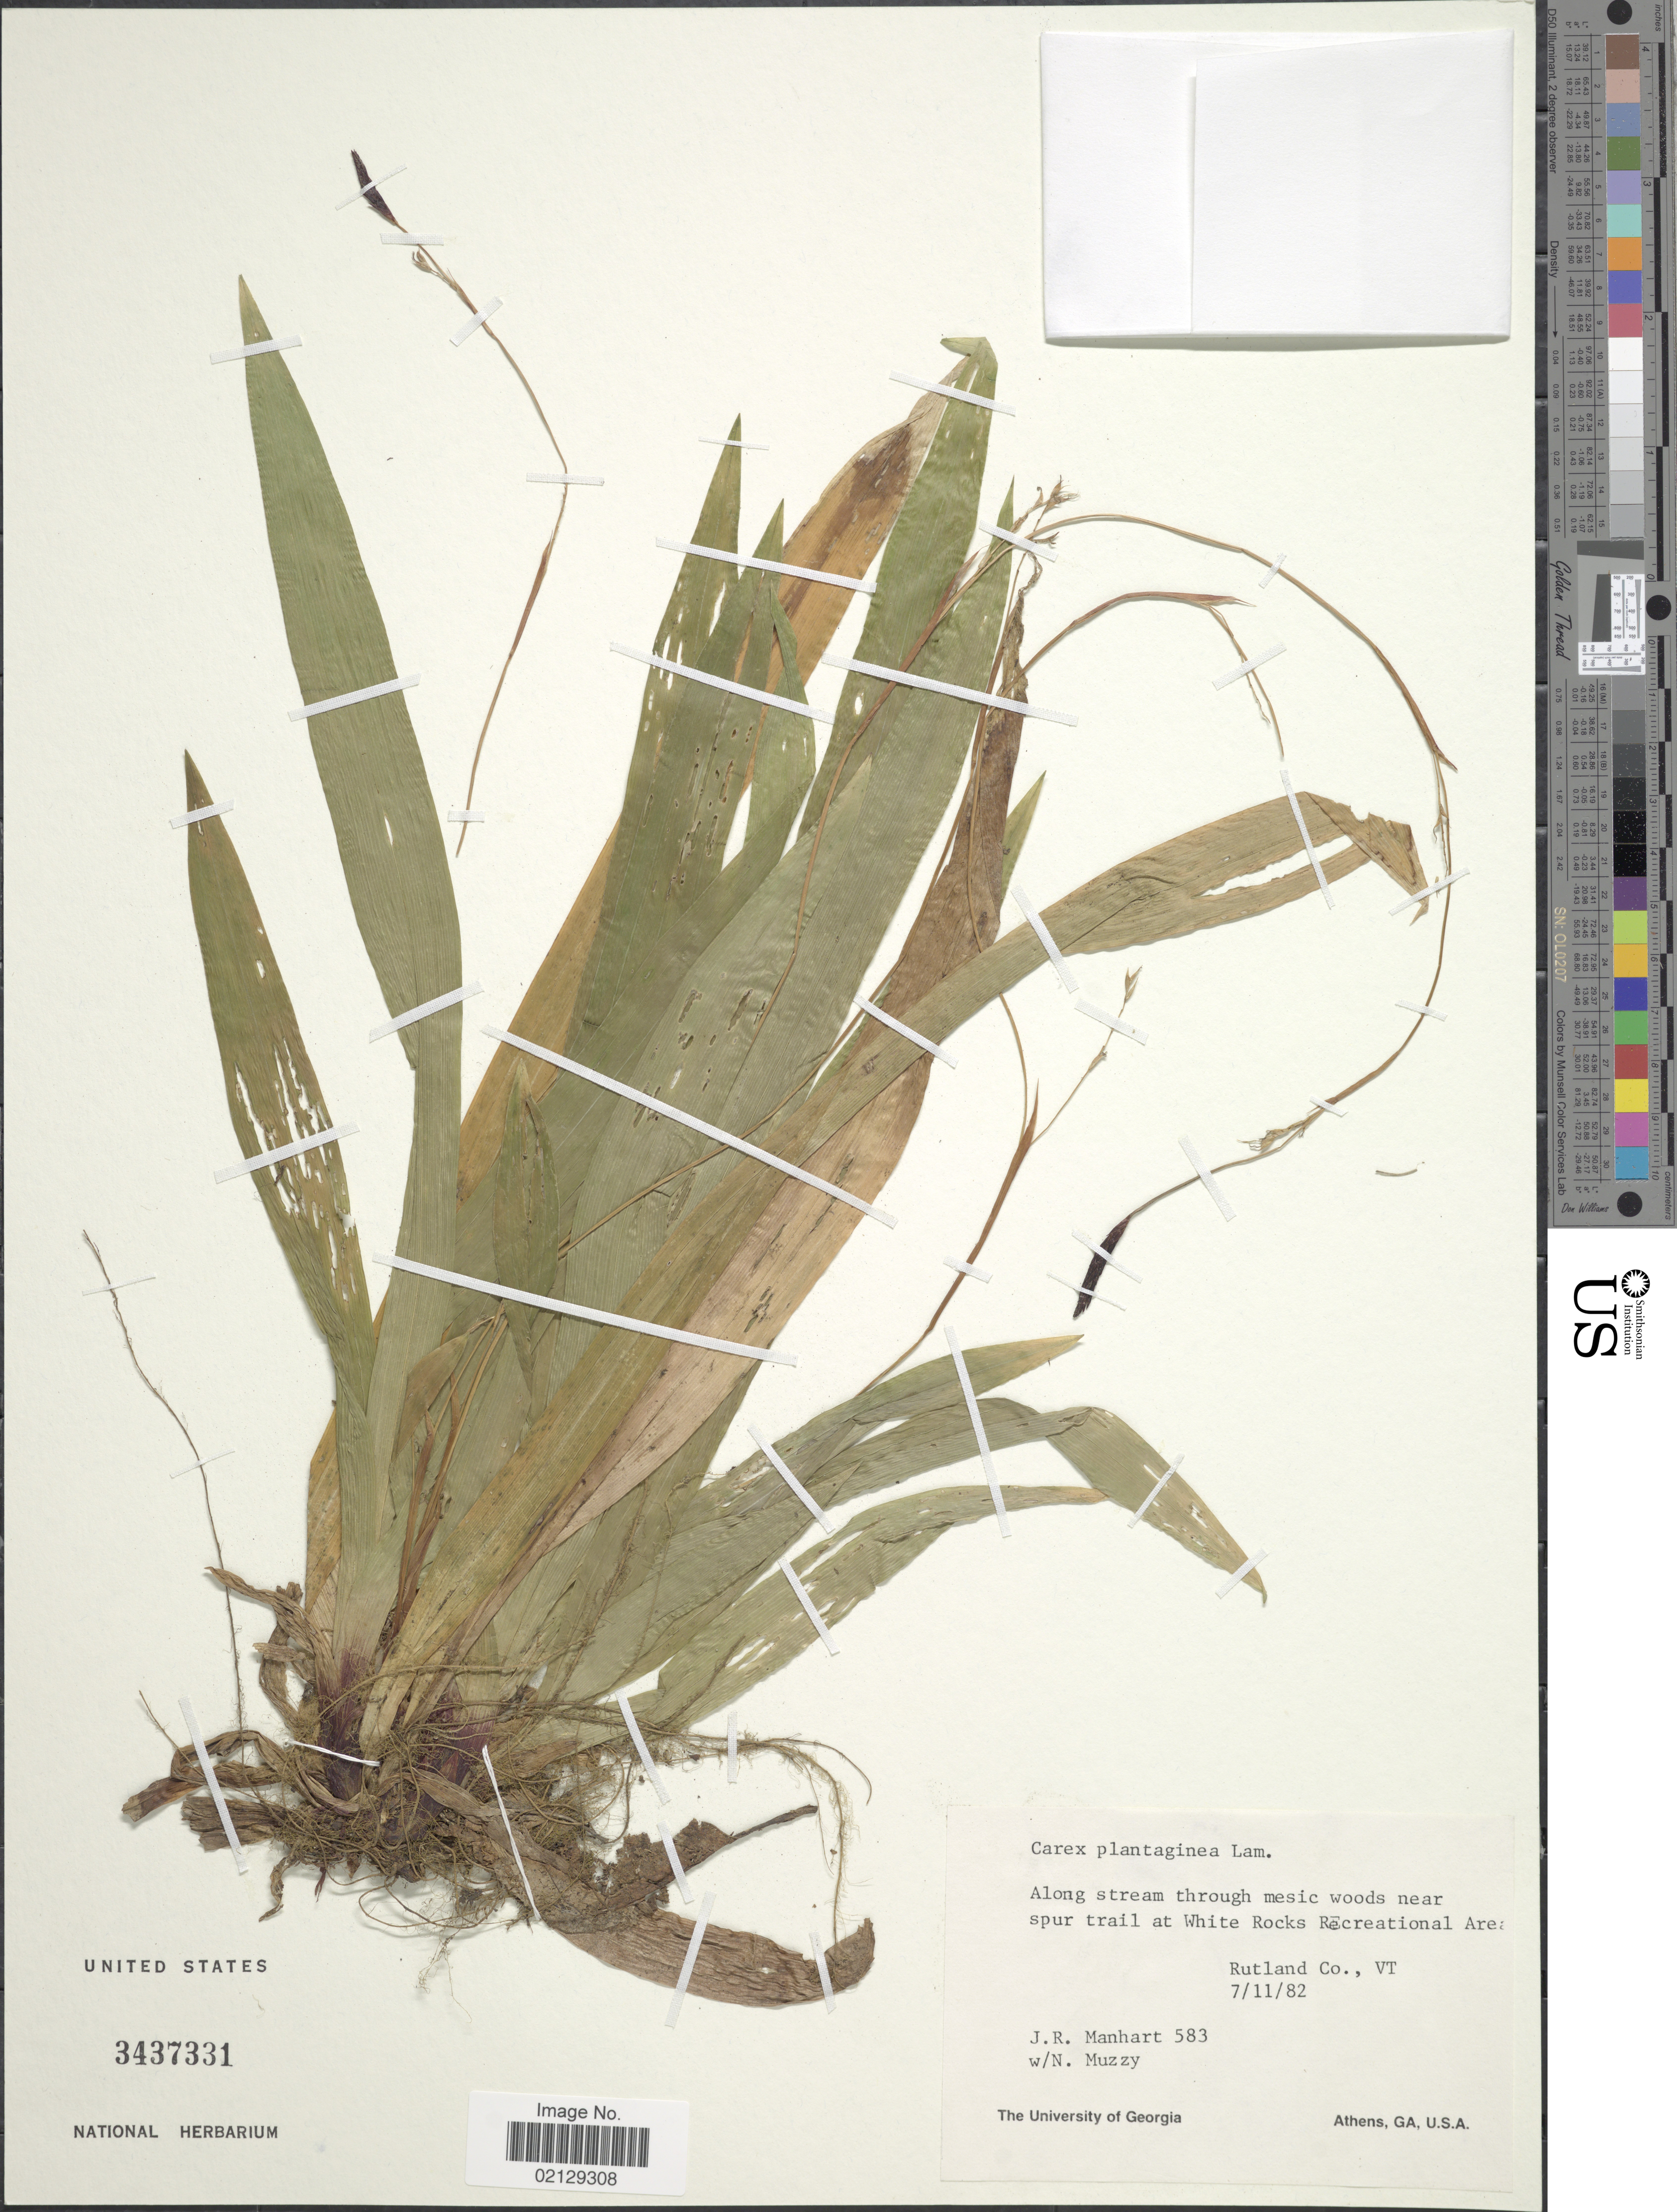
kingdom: Plantae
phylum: Tracheophyta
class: Liliopsida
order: Poales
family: Cyperaceae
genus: Carex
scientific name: Carex plantaginea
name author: Lam.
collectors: J. Manhart & N. Muzzy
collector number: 583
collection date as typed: Transcribed d/m/y: 11/7/82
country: United States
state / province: Vermont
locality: Along stream through mesic woods near spru trail at White Rocks Recreational Area, Rutland Co., Vt.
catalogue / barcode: US 3437331